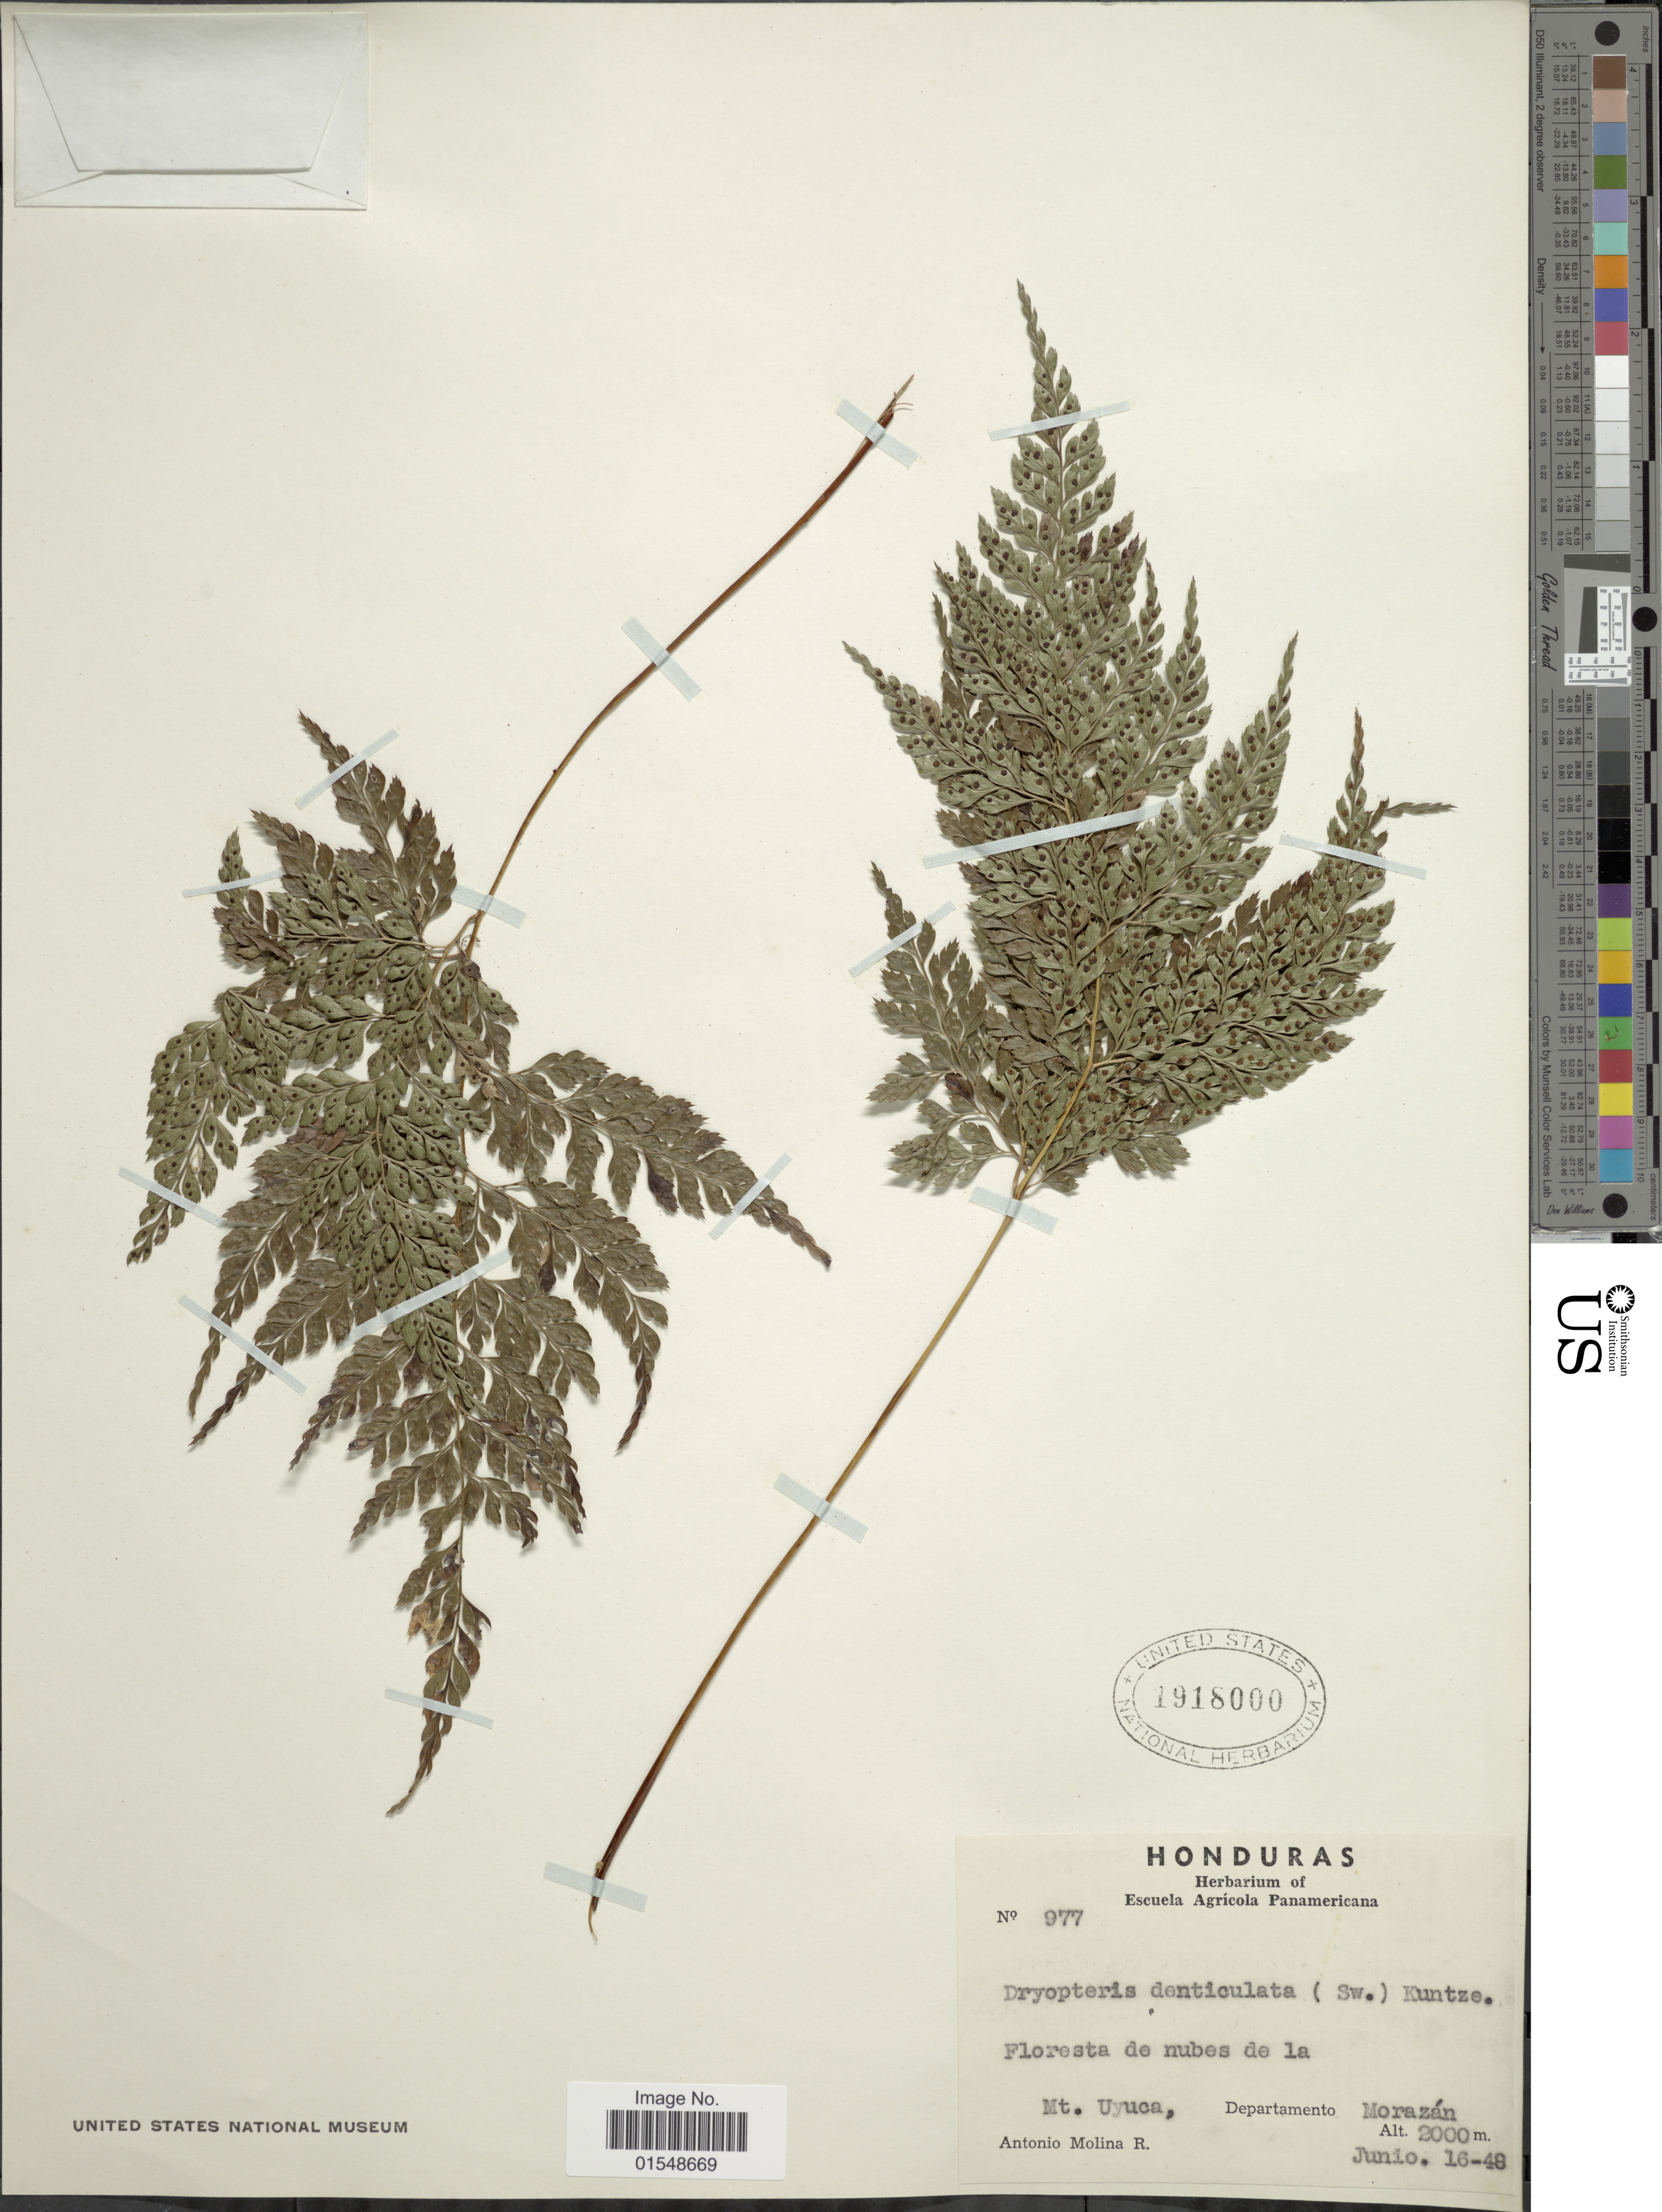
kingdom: Plantae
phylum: Tracheophyta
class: Polypodiopsida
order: Polypodiales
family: Dryopteridaceae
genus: Arachniodes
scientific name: Arachniodes denticulata var. jucunda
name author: (Fée) Lellinger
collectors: A. R. Molina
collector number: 977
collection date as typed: Transcribed d/m/y: 16/6/48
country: Honduras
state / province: Fco. Morazán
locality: Morazán, Floresta de nubes de la Mt. Uyuca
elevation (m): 2000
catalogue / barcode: US 1918000